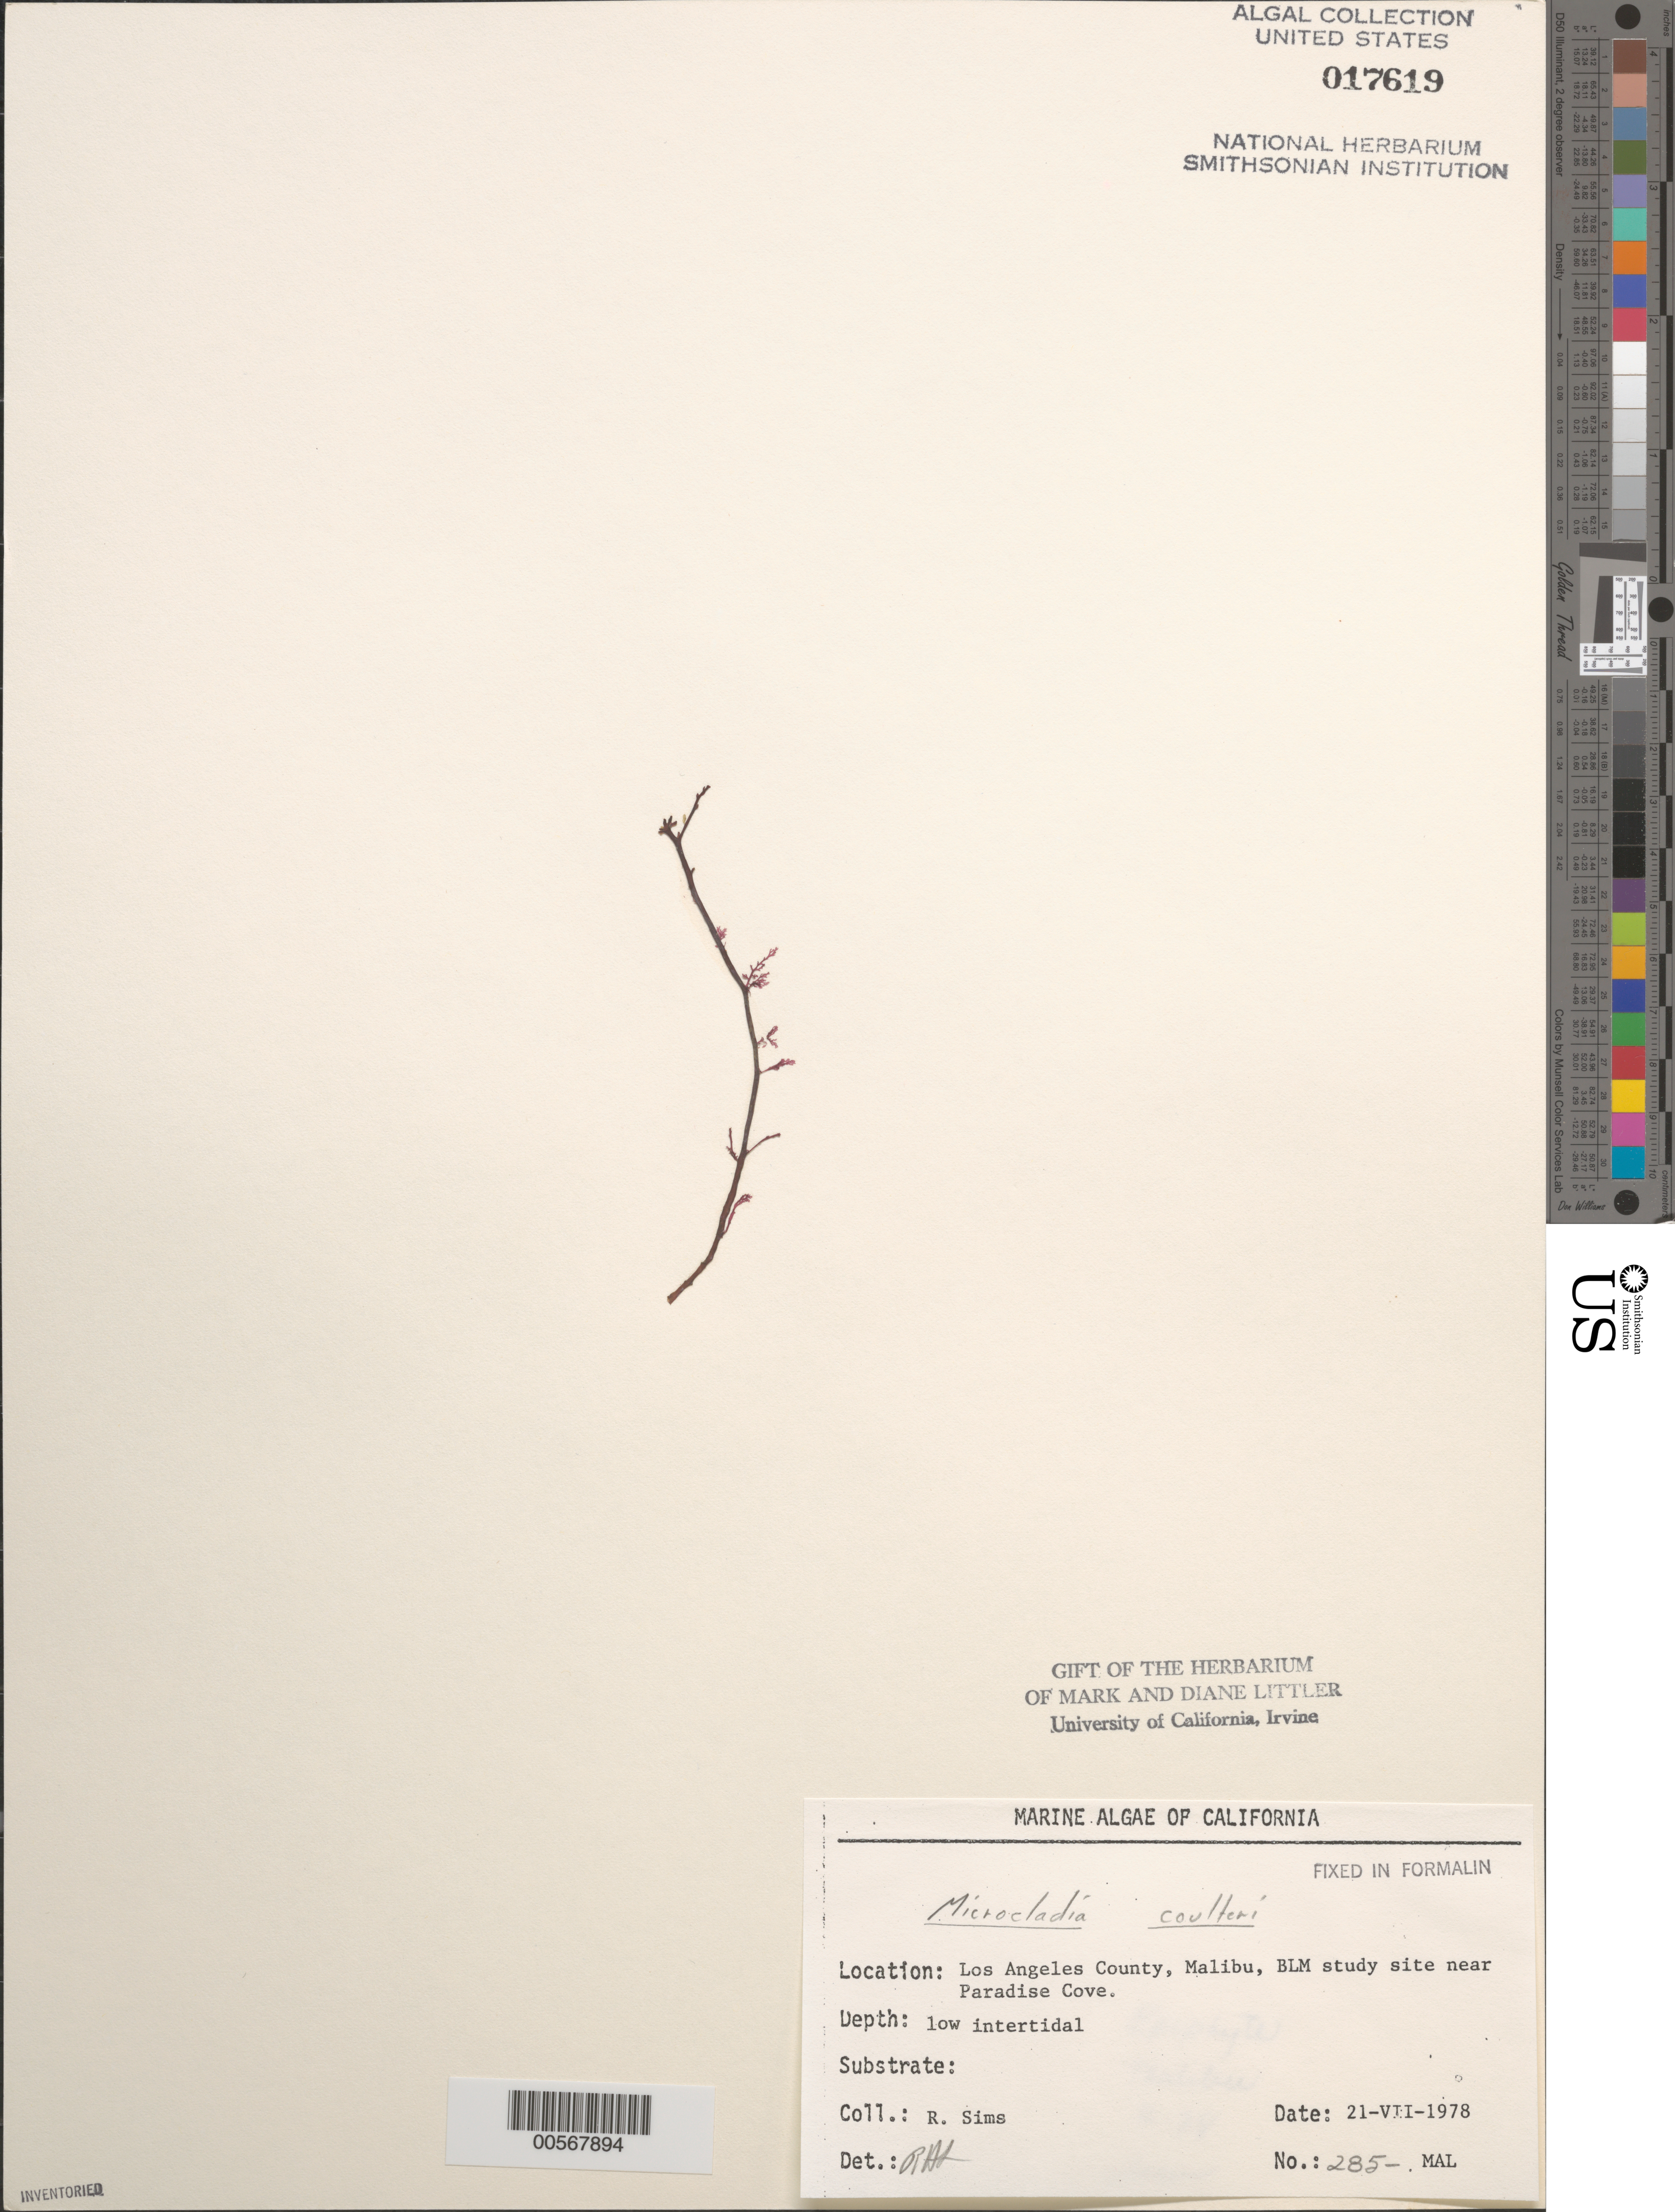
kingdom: Plantae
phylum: Rhodophyta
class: Florideophyceae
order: Ceramiales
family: Ceramiaceae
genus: Microcladia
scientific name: Microcladia coulteri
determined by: Sims, Robert H.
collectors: R. H. Sims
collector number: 285-MAL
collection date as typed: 21 Jul 1978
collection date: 1978-07-21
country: United States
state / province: California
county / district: Los Angeles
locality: Malibu, near Paradise Cove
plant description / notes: BLM-SOCALBIGHT Rocky Intertidal Survey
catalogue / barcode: US 17619